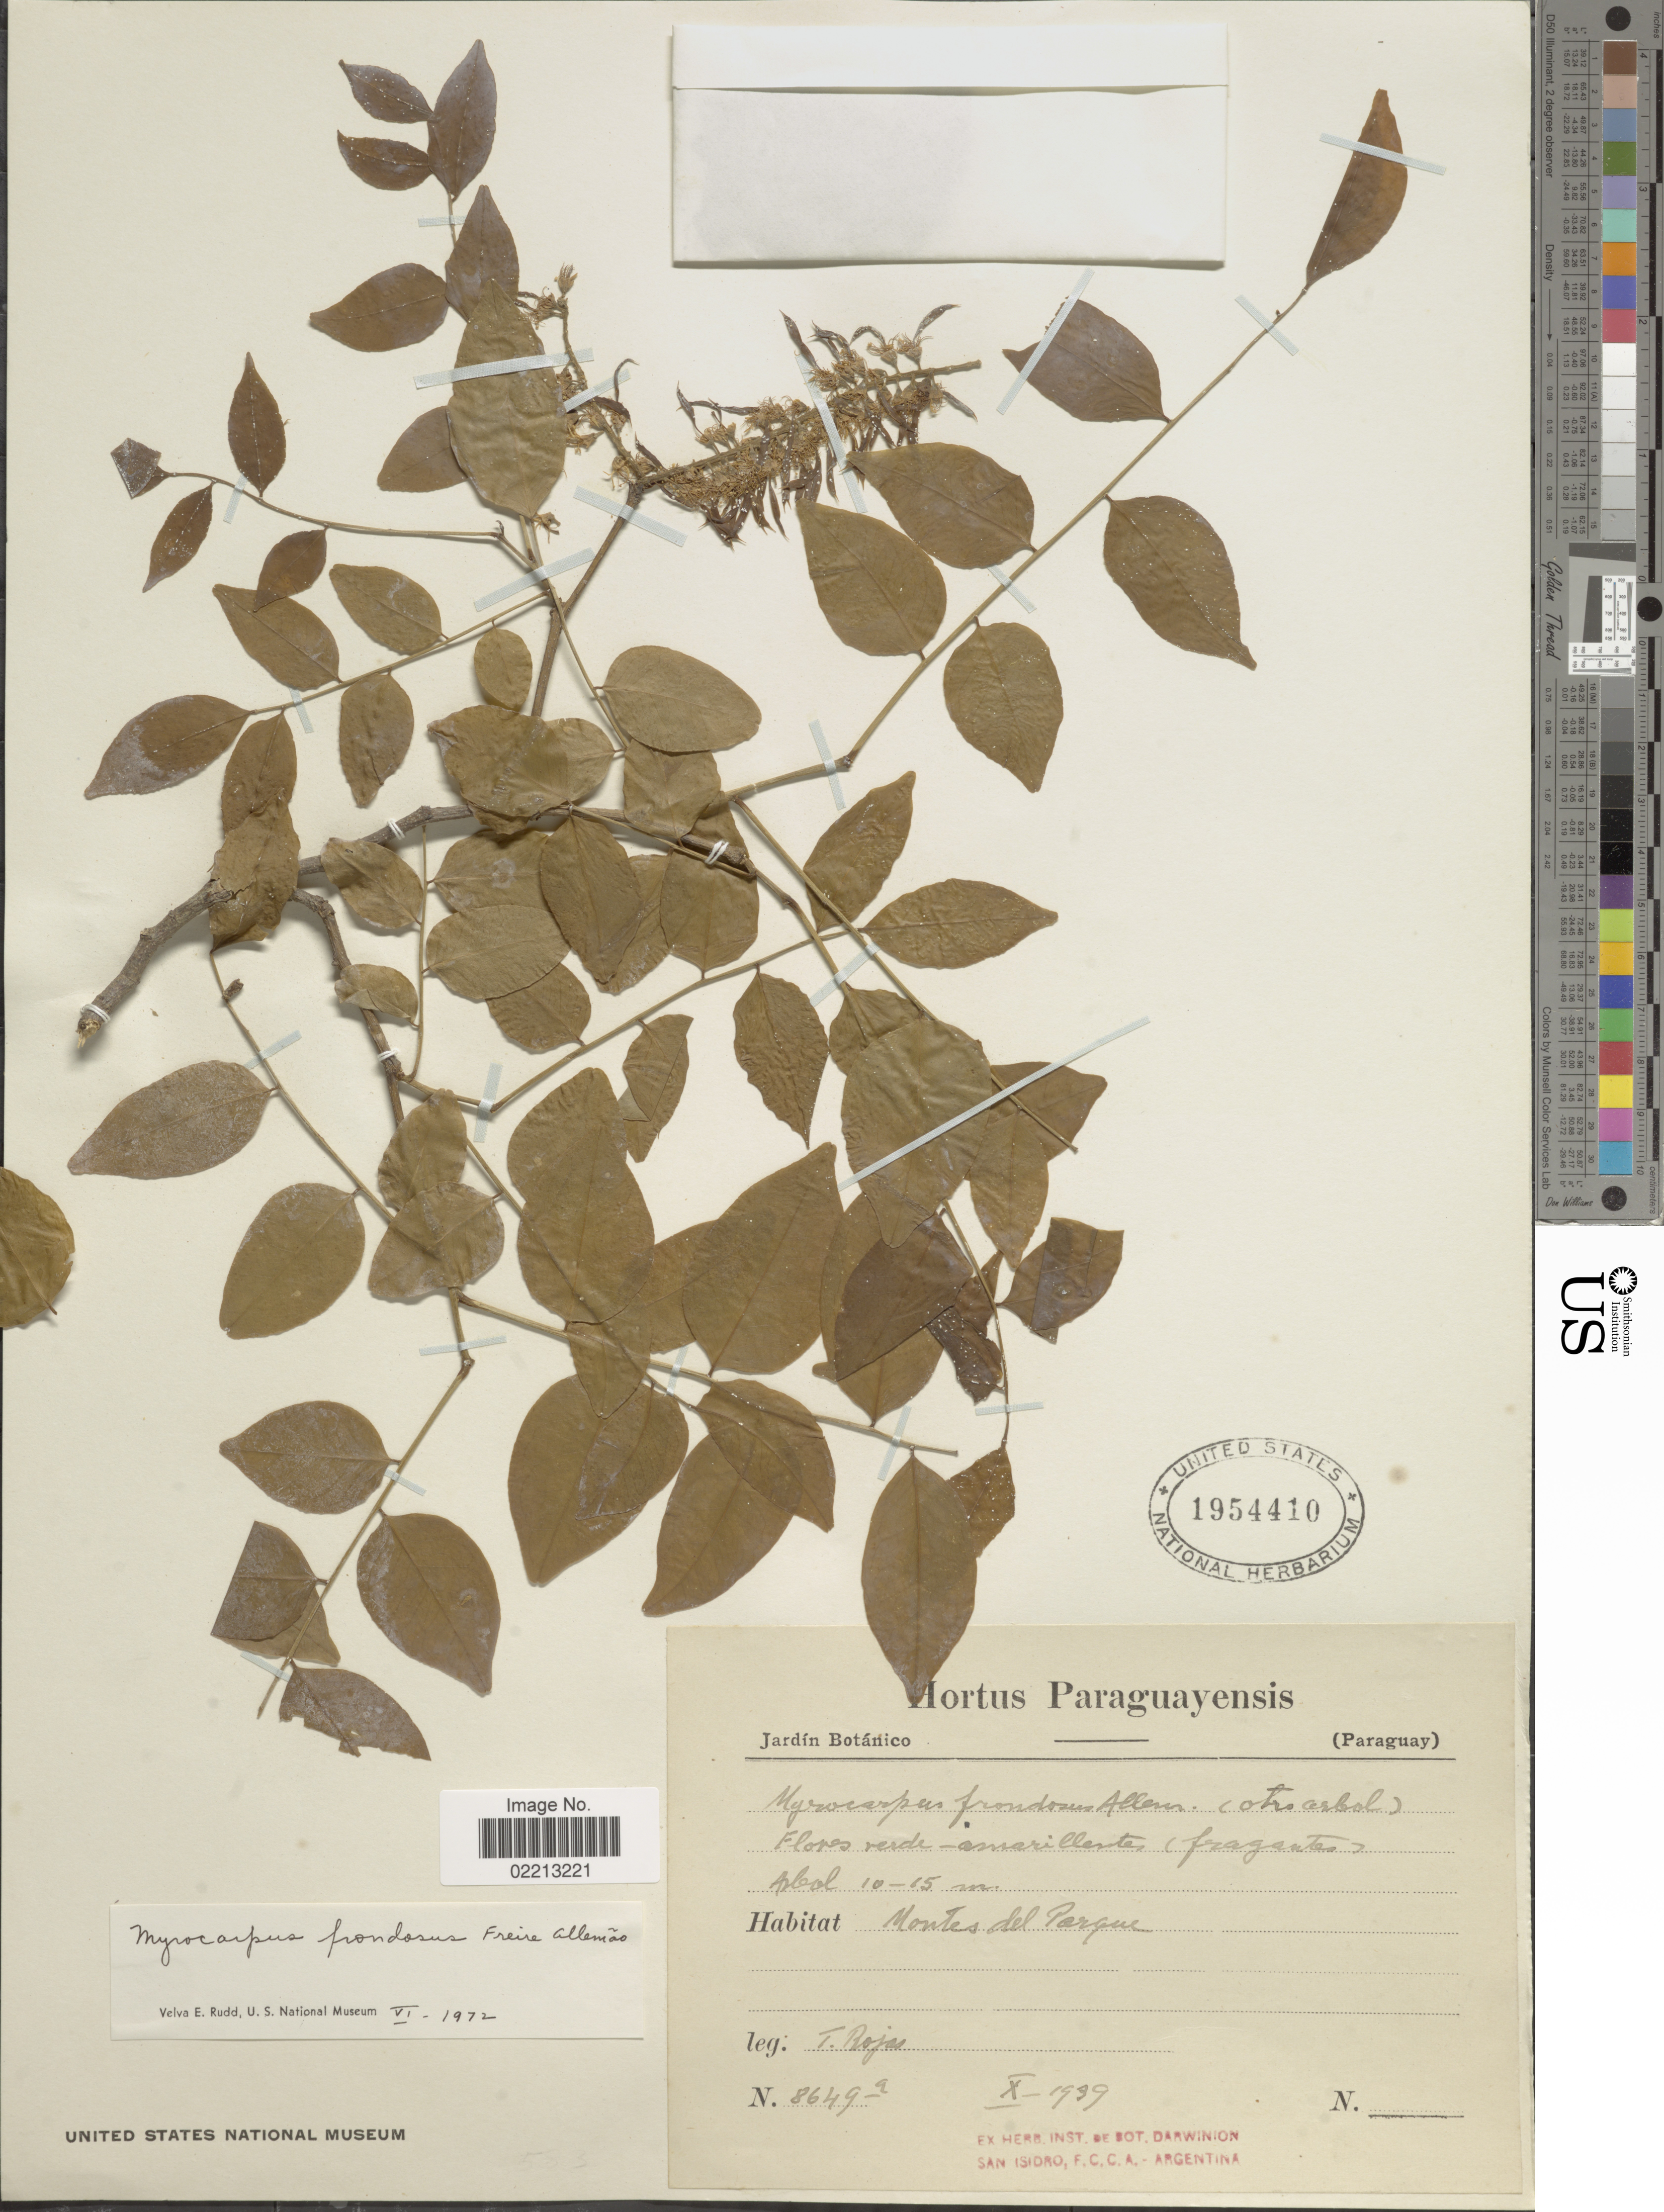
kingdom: Plantae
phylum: Tracheophyta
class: Magnoliopsida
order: Fabales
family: Fabaceae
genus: Myrocarpus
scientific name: Myrocarpus frondosus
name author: Allemão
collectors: T. Rojas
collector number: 8649a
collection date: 1939-10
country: Paraguay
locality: Montes del Parque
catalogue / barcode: US 1954410